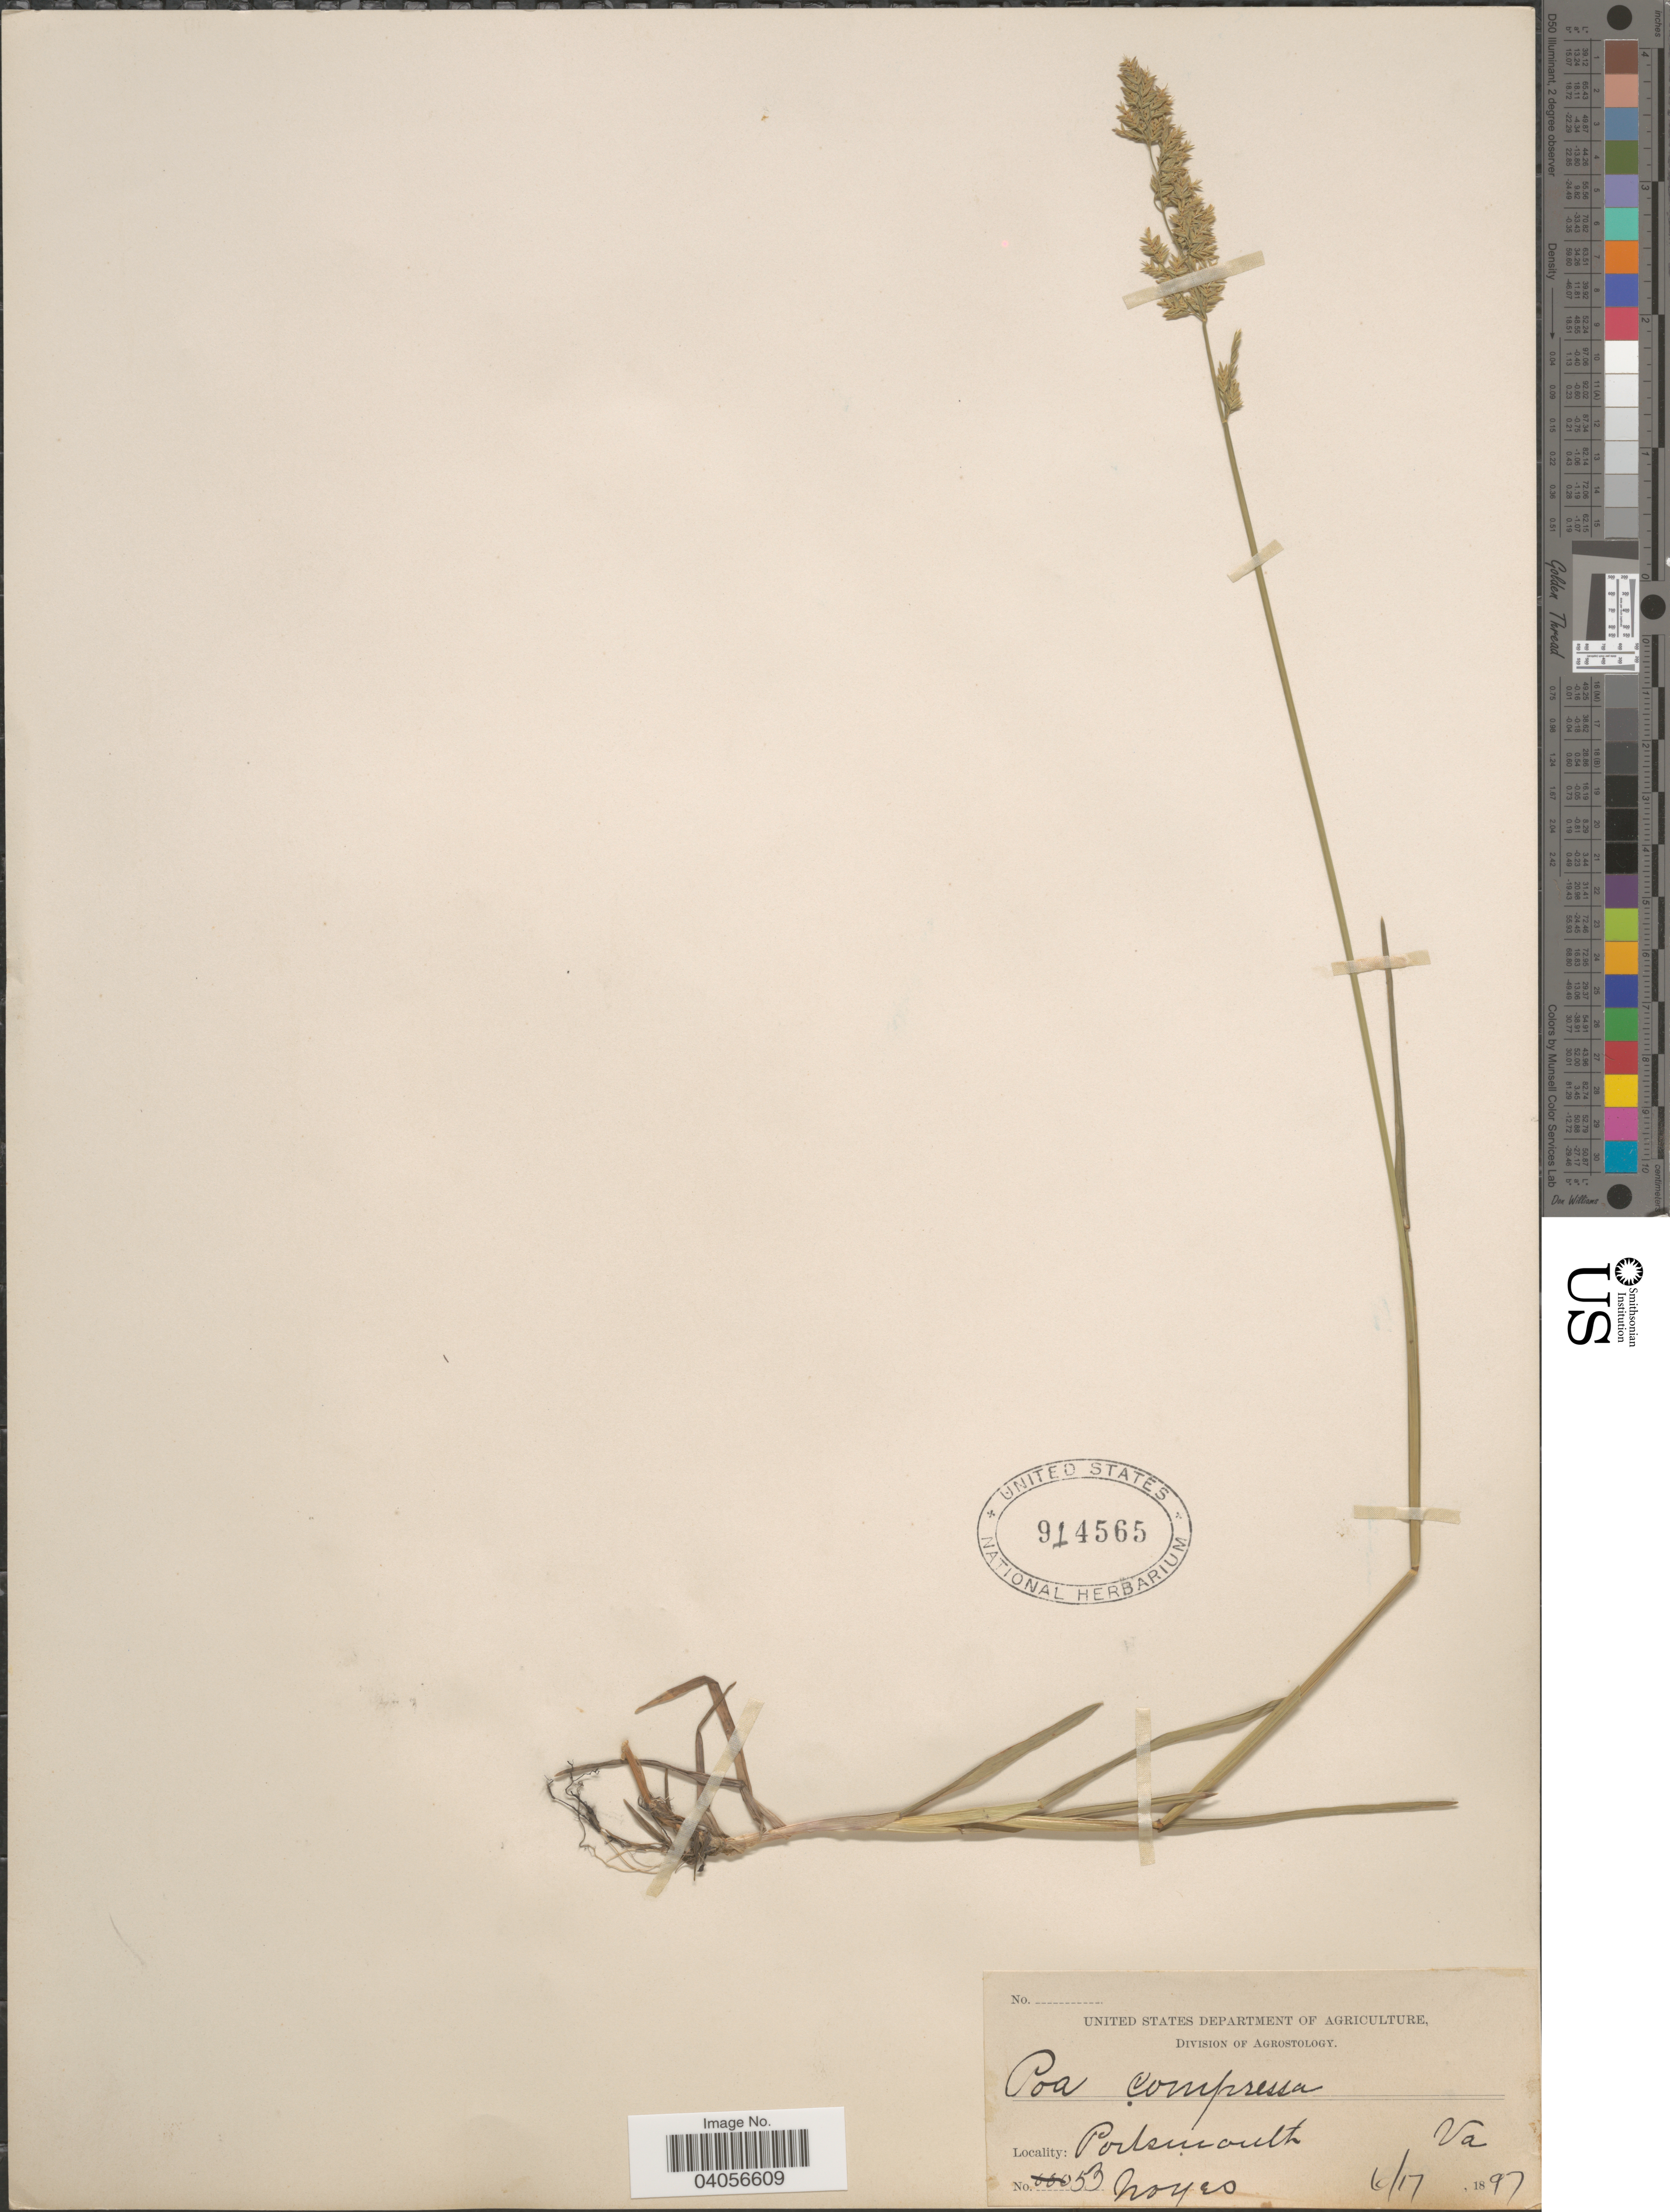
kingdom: Plantae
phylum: Tracheophyta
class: Liliopsida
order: Poales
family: Poaceae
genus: Poa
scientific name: Poa compressa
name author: L.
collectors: Noyes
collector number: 53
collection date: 1897-06-17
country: United States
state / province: Virginia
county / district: City of Portsmouth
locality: Portsmouth.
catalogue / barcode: US 914565